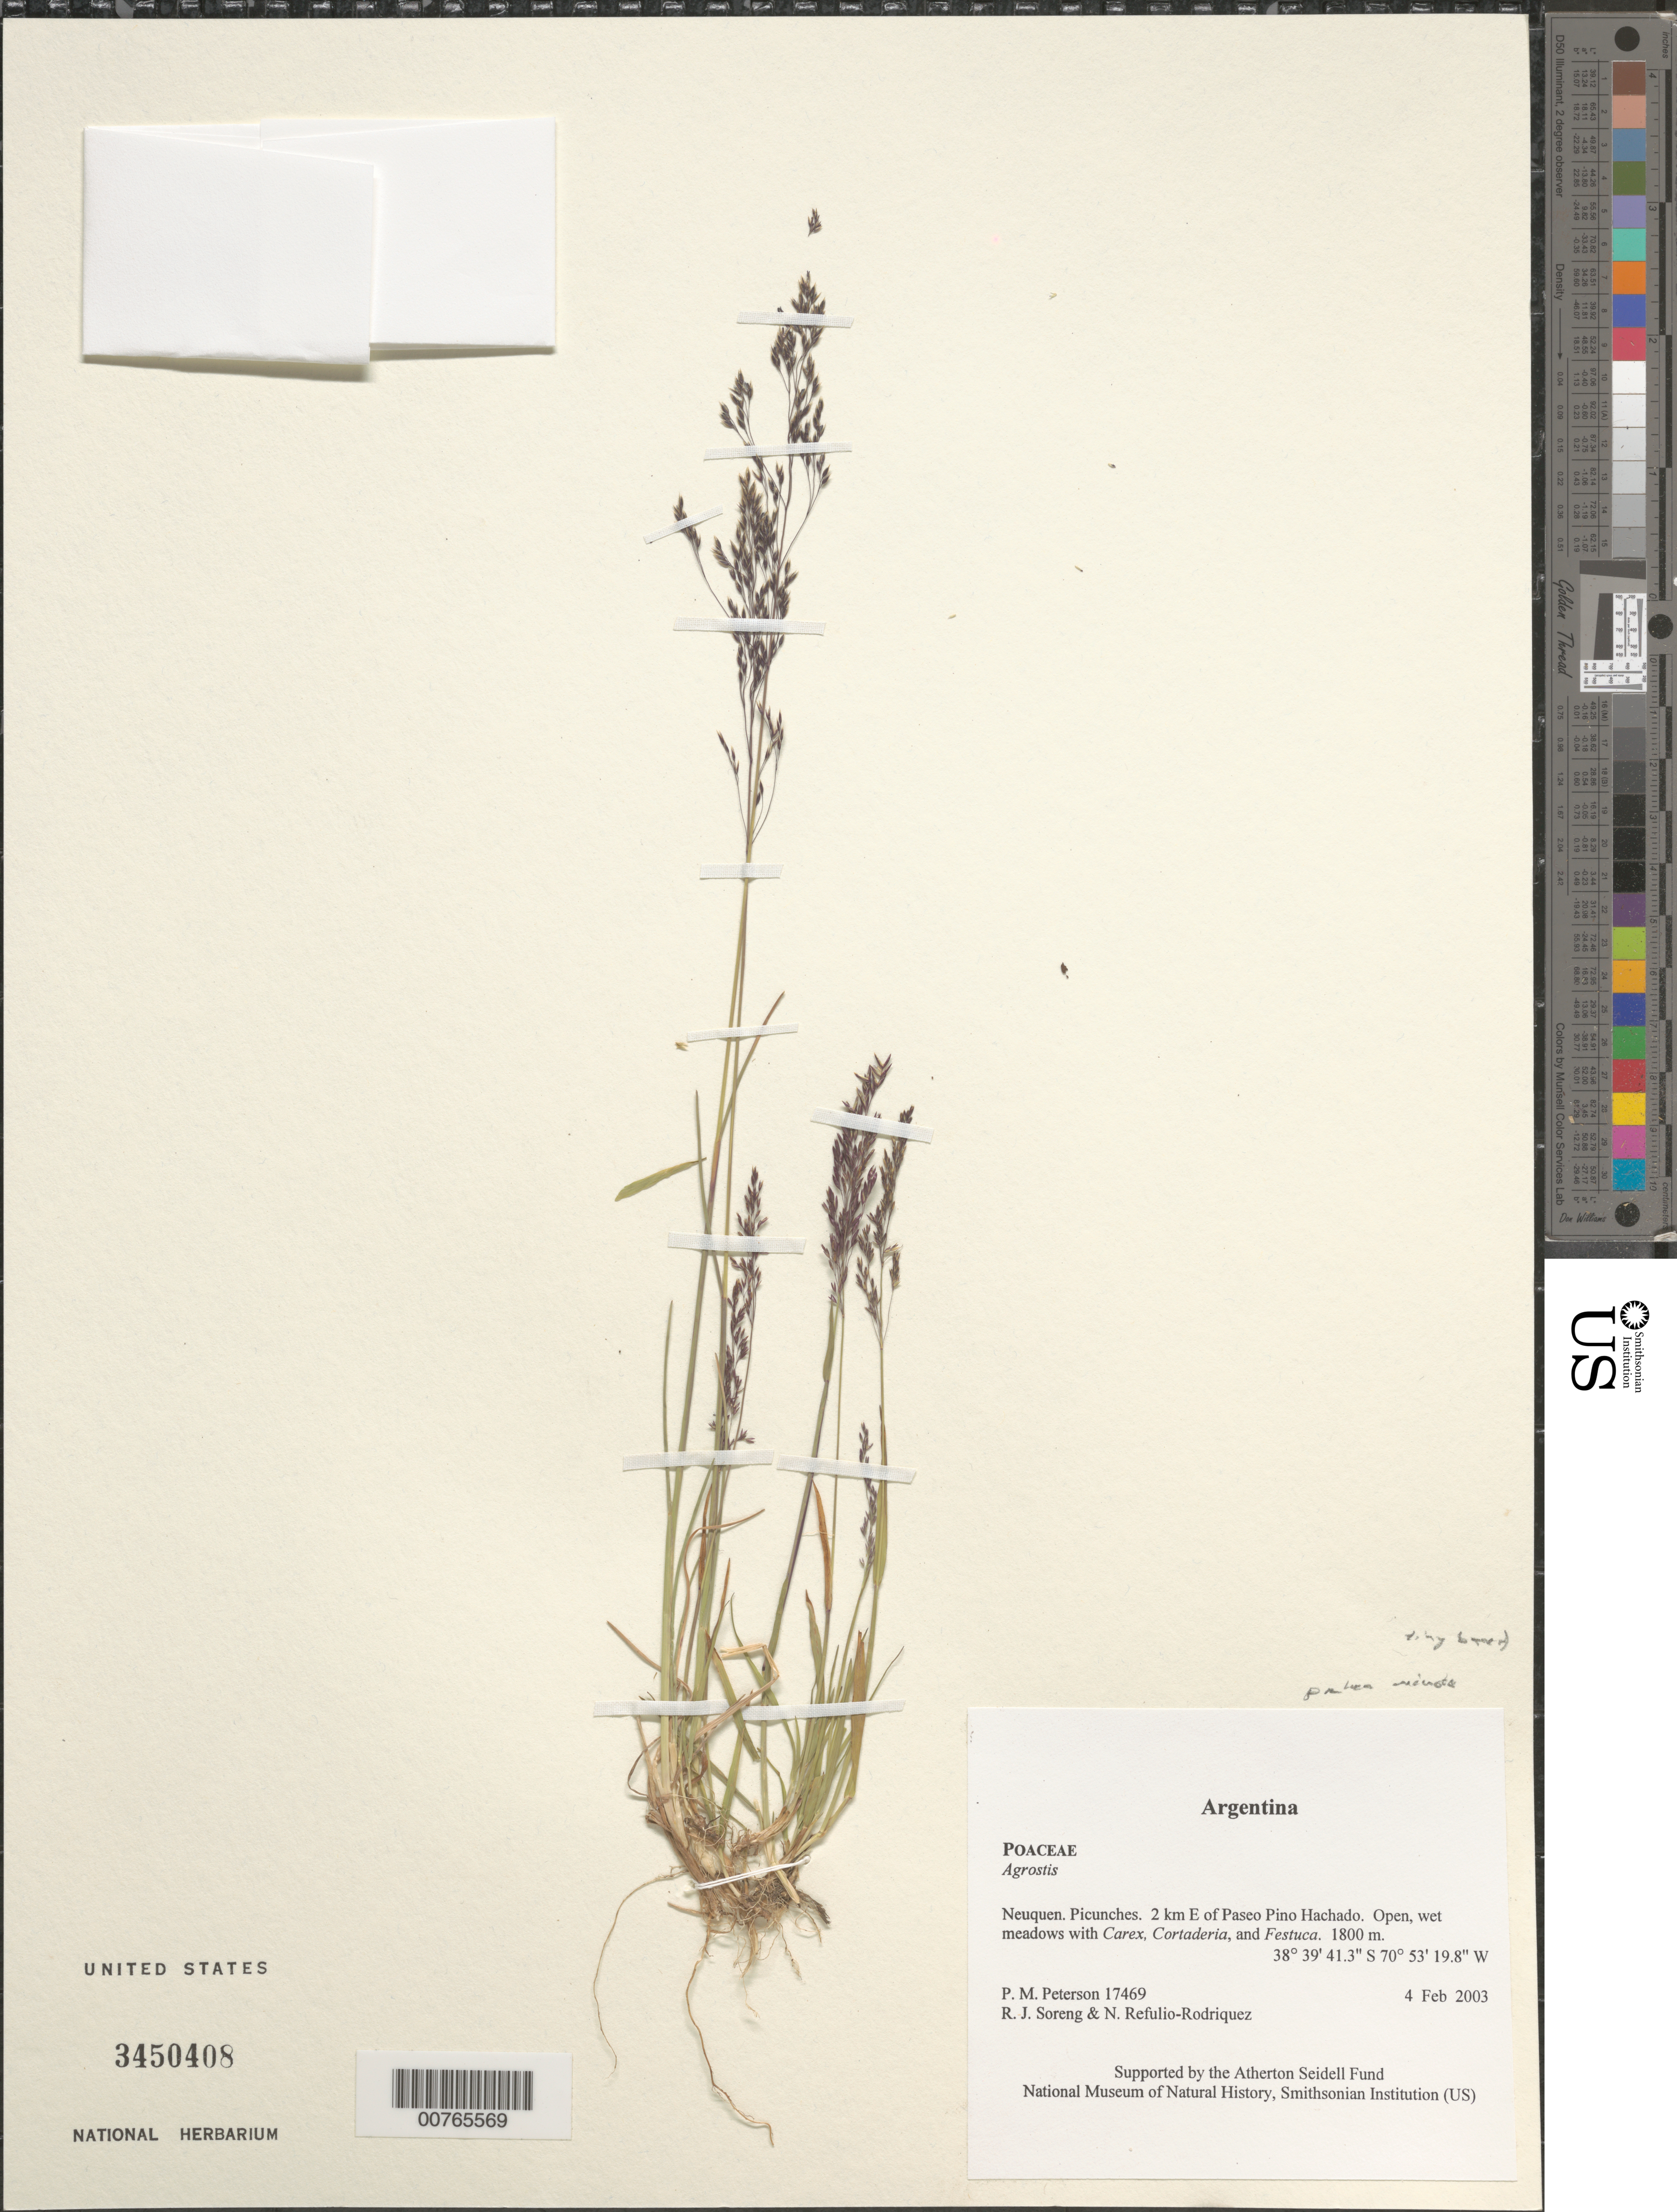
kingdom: Plantae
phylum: Tracheophyta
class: Liliopsida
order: Poales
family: Poaceae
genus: Agrostis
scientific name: Agrostis sp.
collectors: P. M. Peterson, R. J. Soreng & N. Refulio-Rodríguez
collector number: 17469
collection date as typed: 04 Feb 2003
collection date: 2003-02-04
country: Argentina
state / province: Neuquen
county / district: Picunches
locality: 2 km E of Paseo Pino Hachado. Open, wet meadows with Carex, Cortaderia, and Festuca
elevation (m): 1800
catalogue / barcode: US 3450408